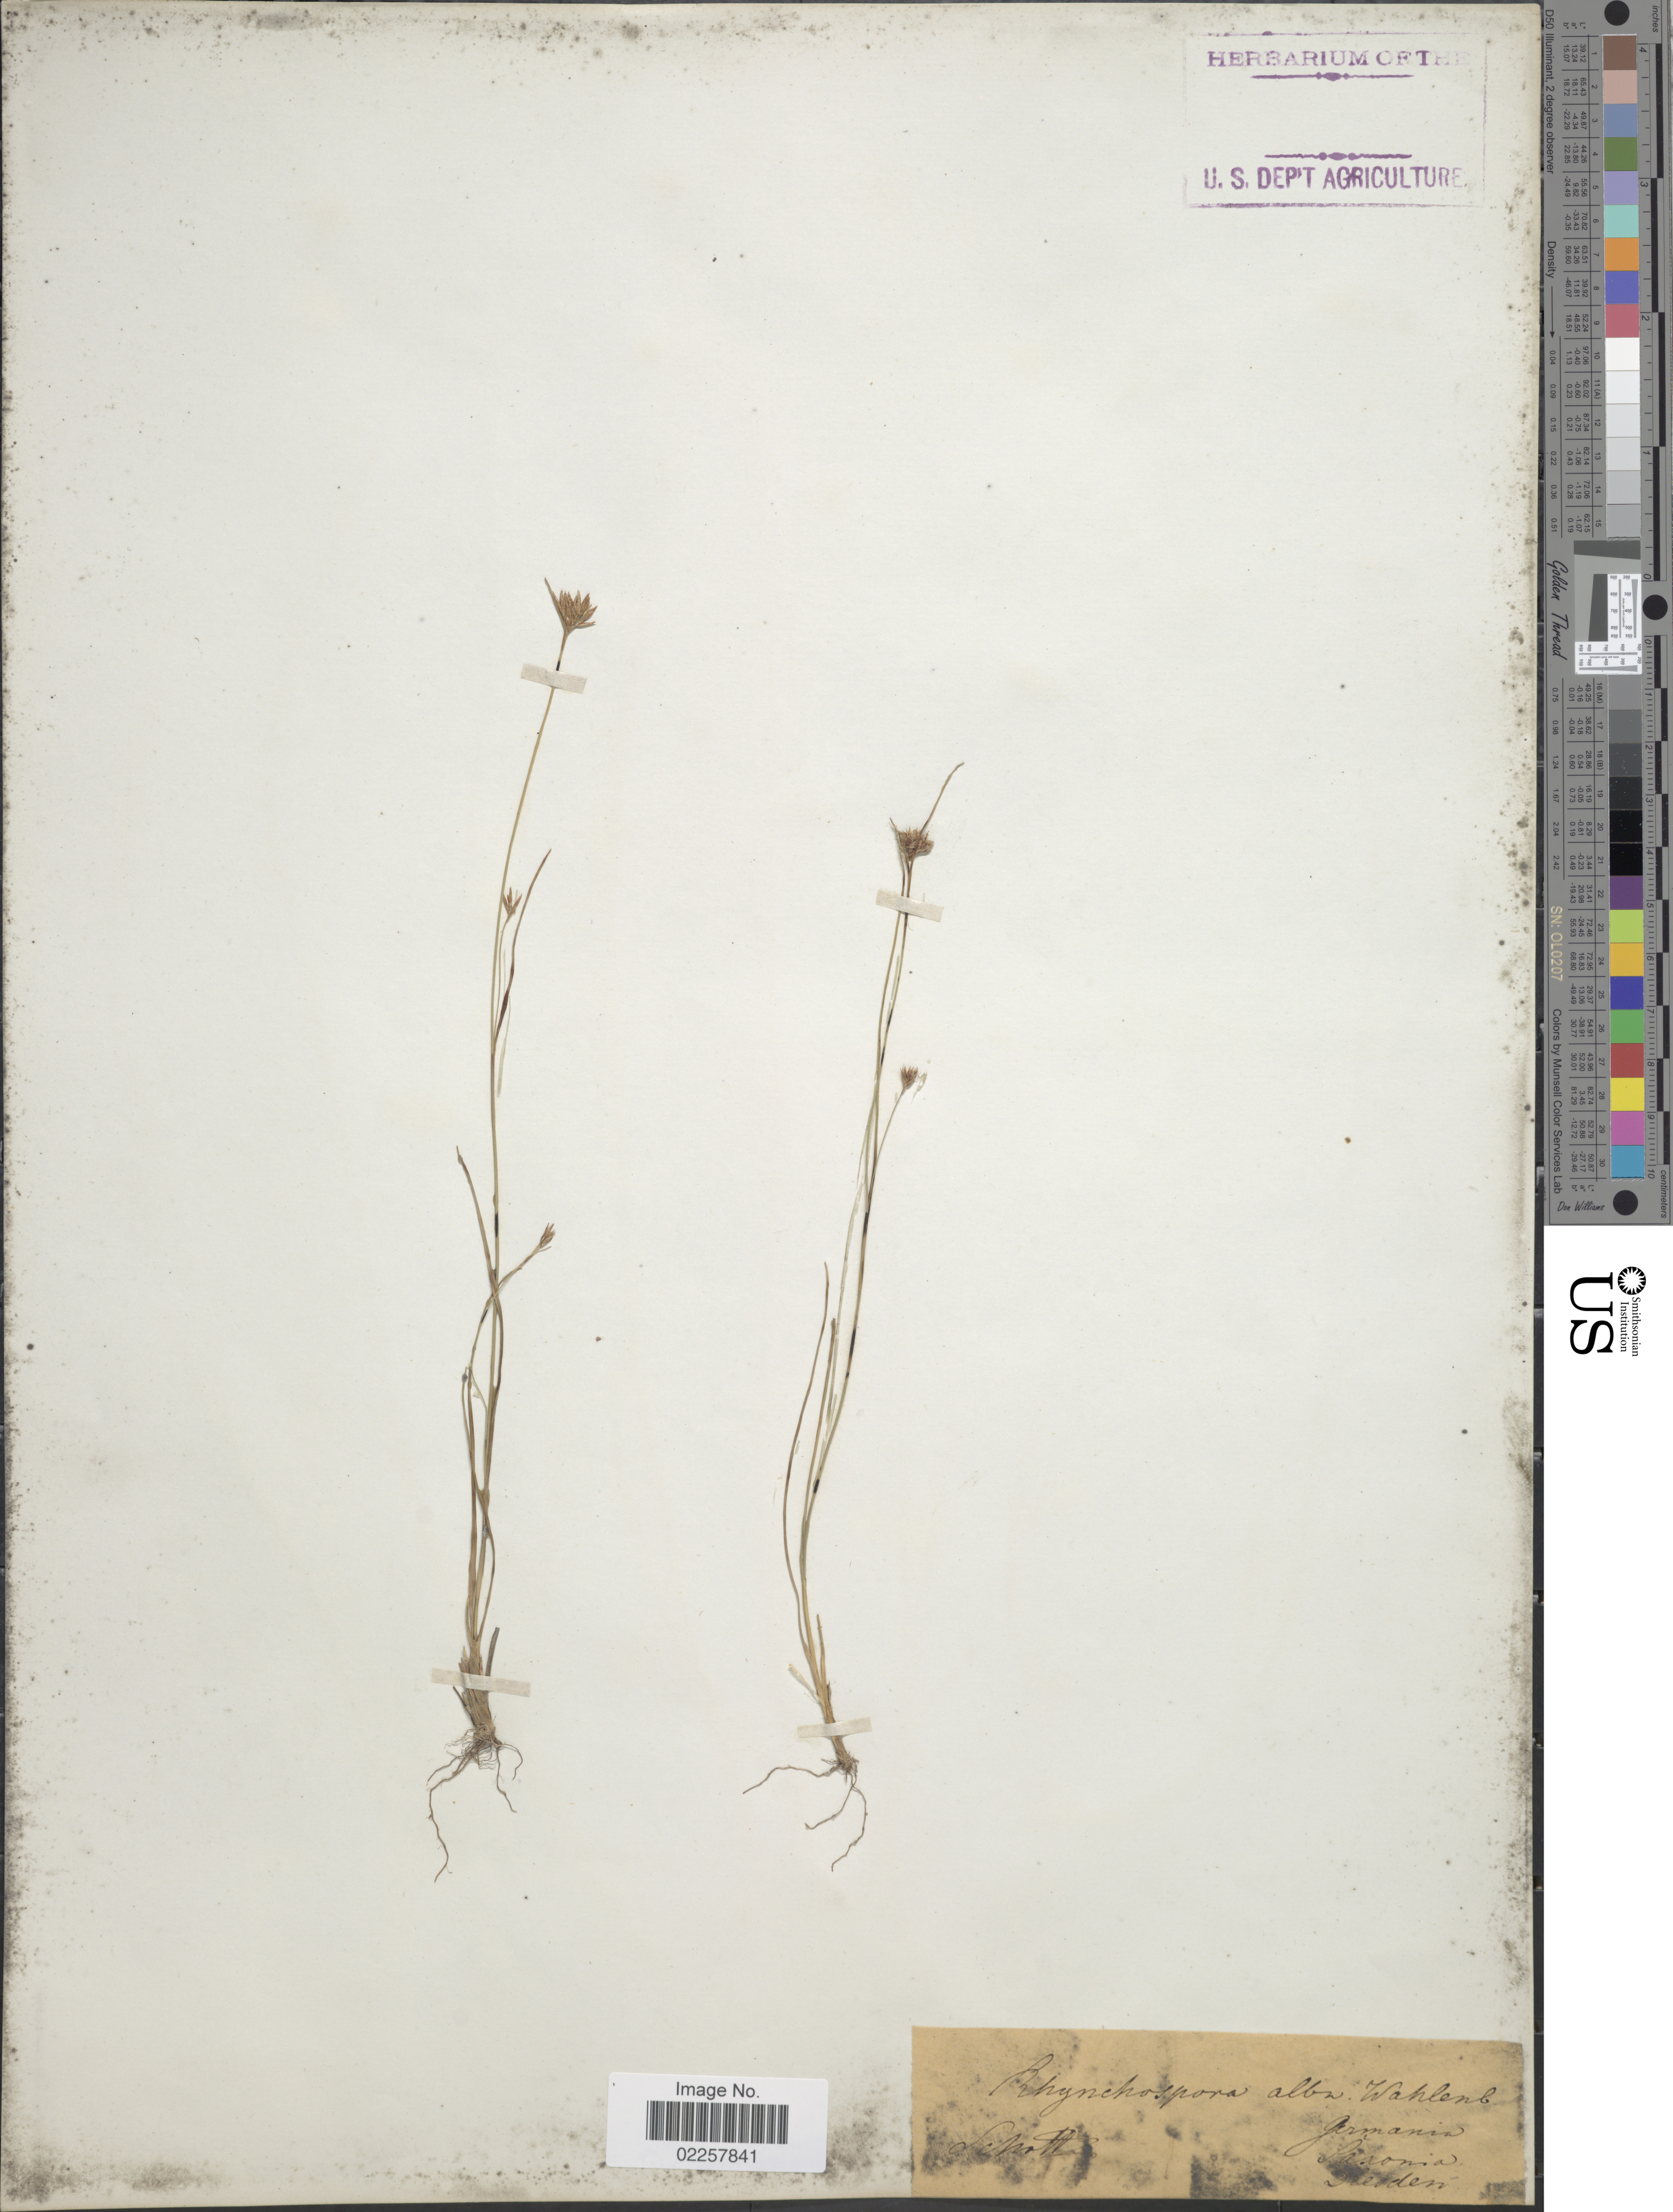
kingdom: Plantae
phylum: Tracheophyta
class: Liliopsida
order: Poales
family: Cyperaceae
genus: Rhynchospora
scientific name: Rhynchospora alba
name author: (L.) Vahl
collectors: -. Schottz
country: Germany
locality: Germania, Saronia, Skesden